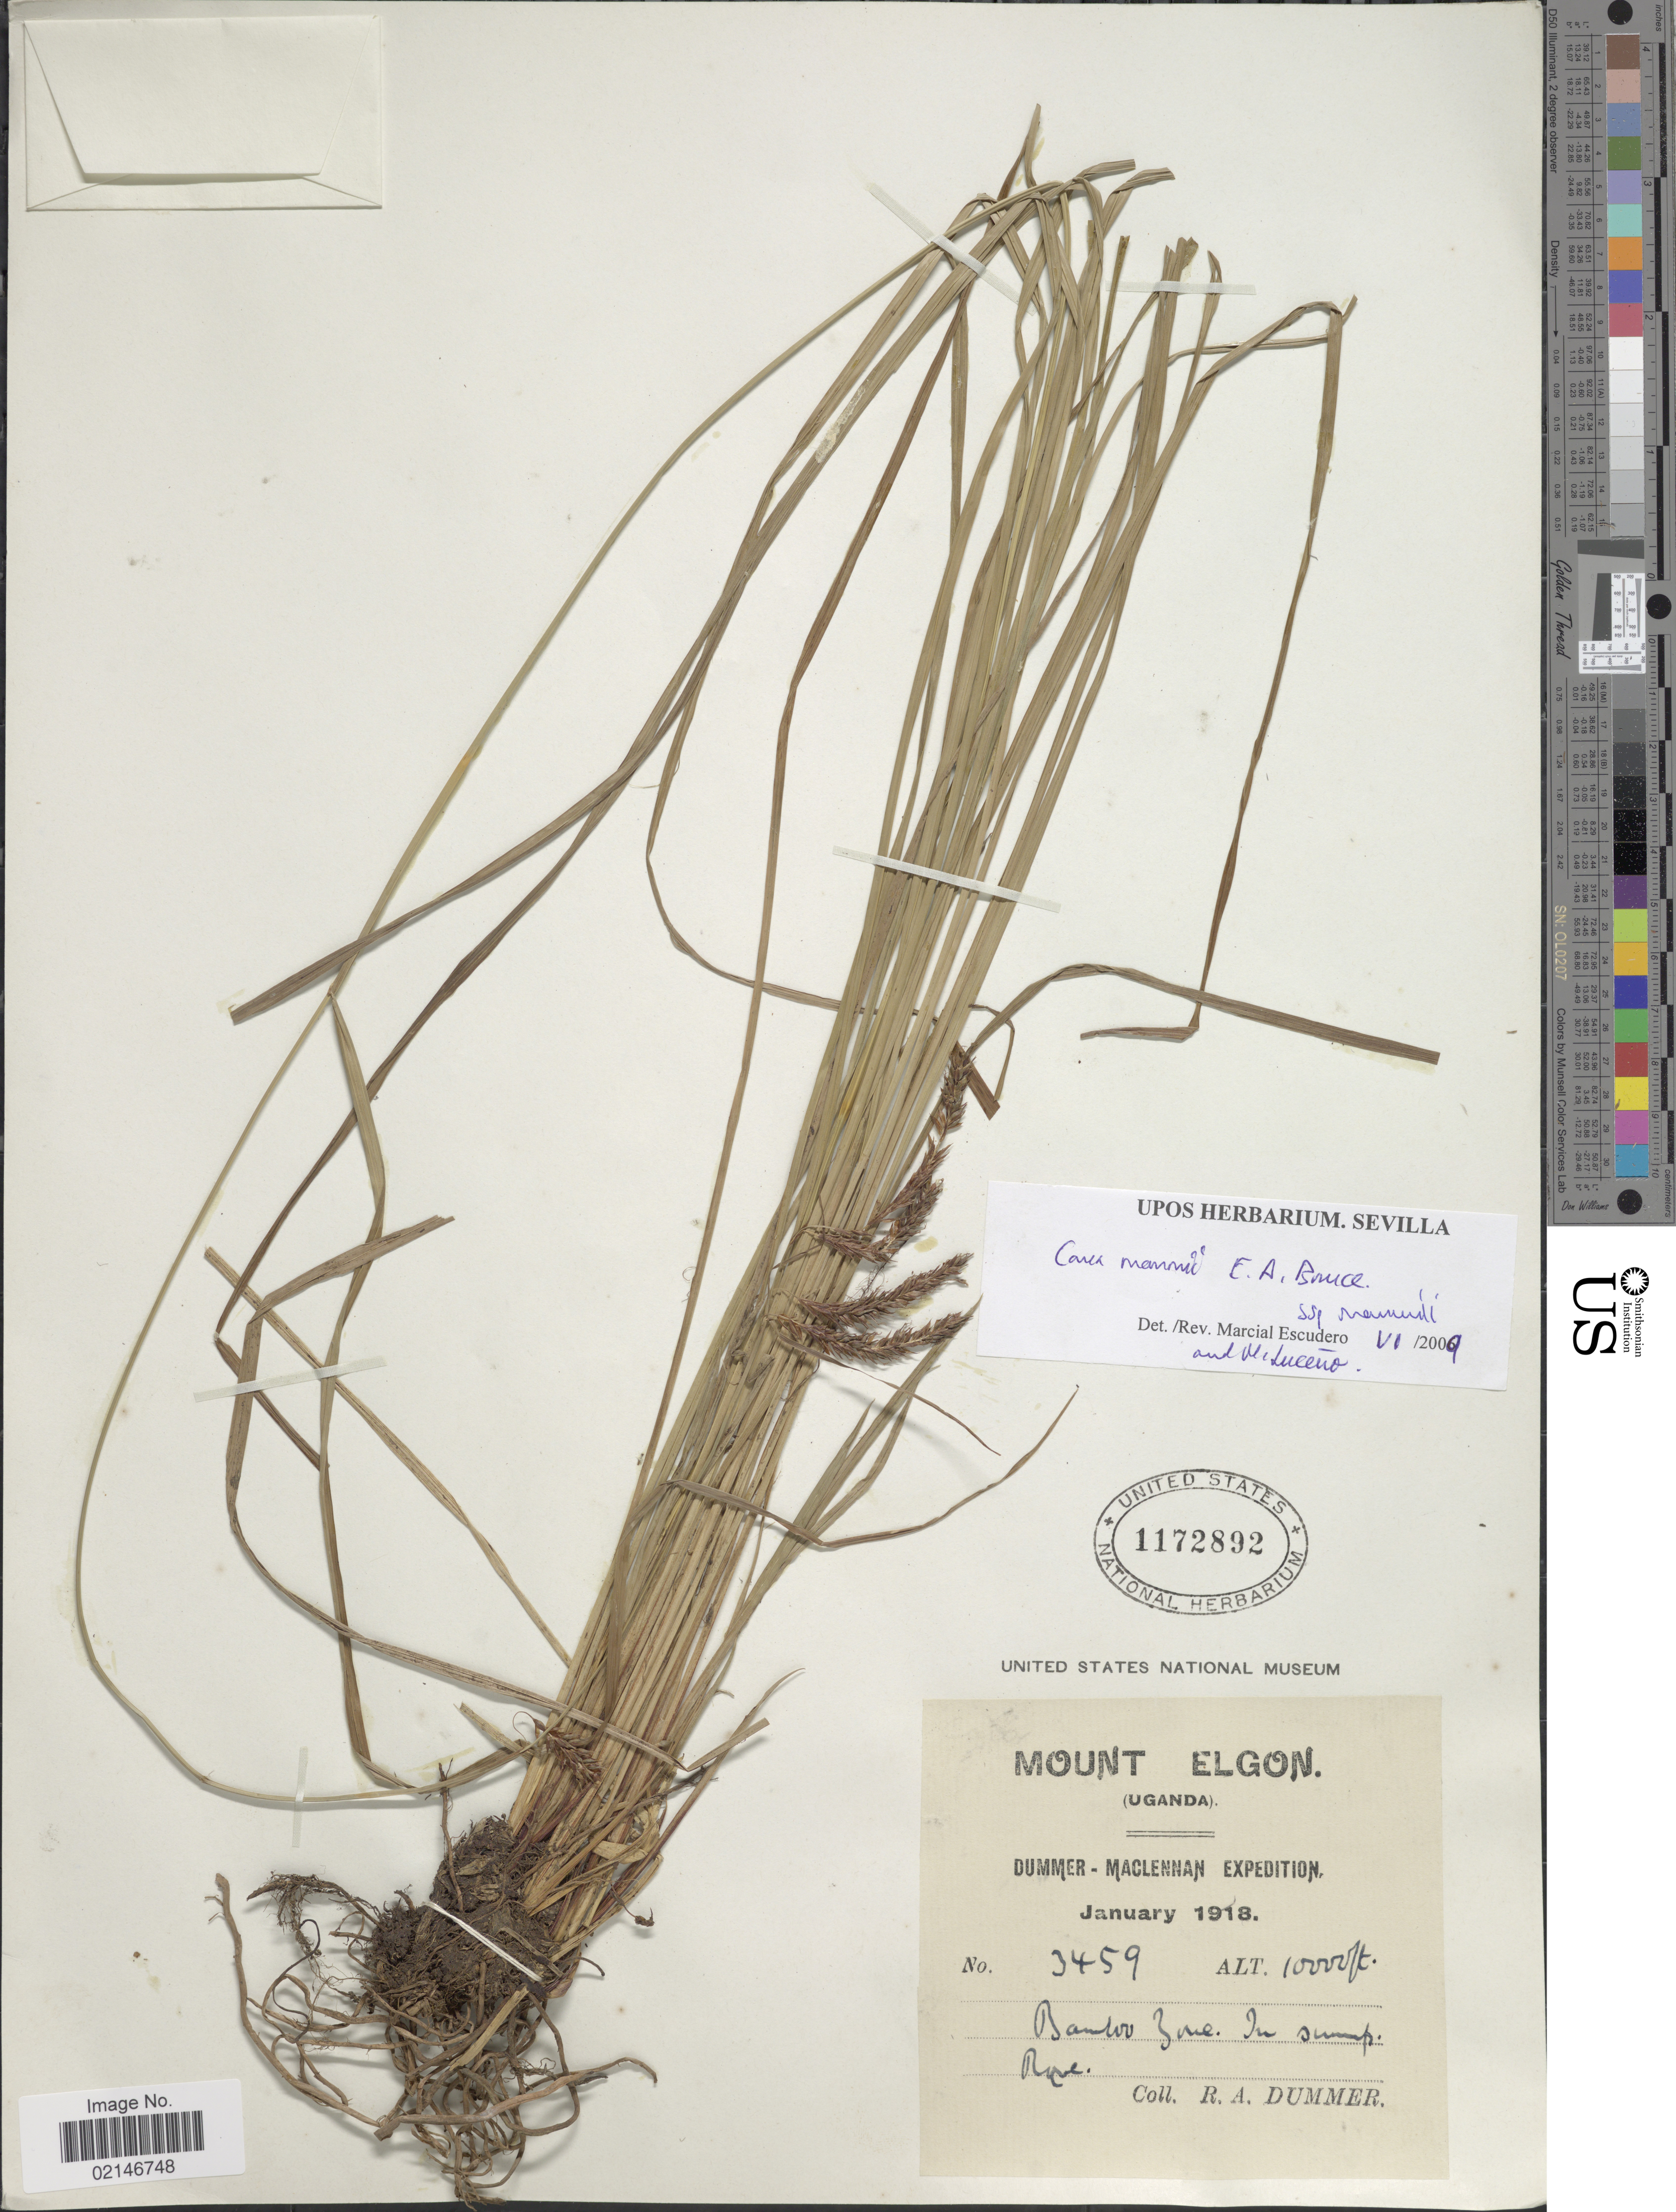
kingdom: Plantae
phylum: Tracheophyta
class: Liliopsida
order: Poales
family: Cyperaceae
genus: Carex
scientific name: Carex mannii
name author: E.A. Bruce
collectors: R. Dümmer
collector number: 3459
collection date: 1918-01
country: Uganda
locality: Mount Elgon, Bamboo Zone.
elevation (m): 305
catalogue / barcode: US 1172892